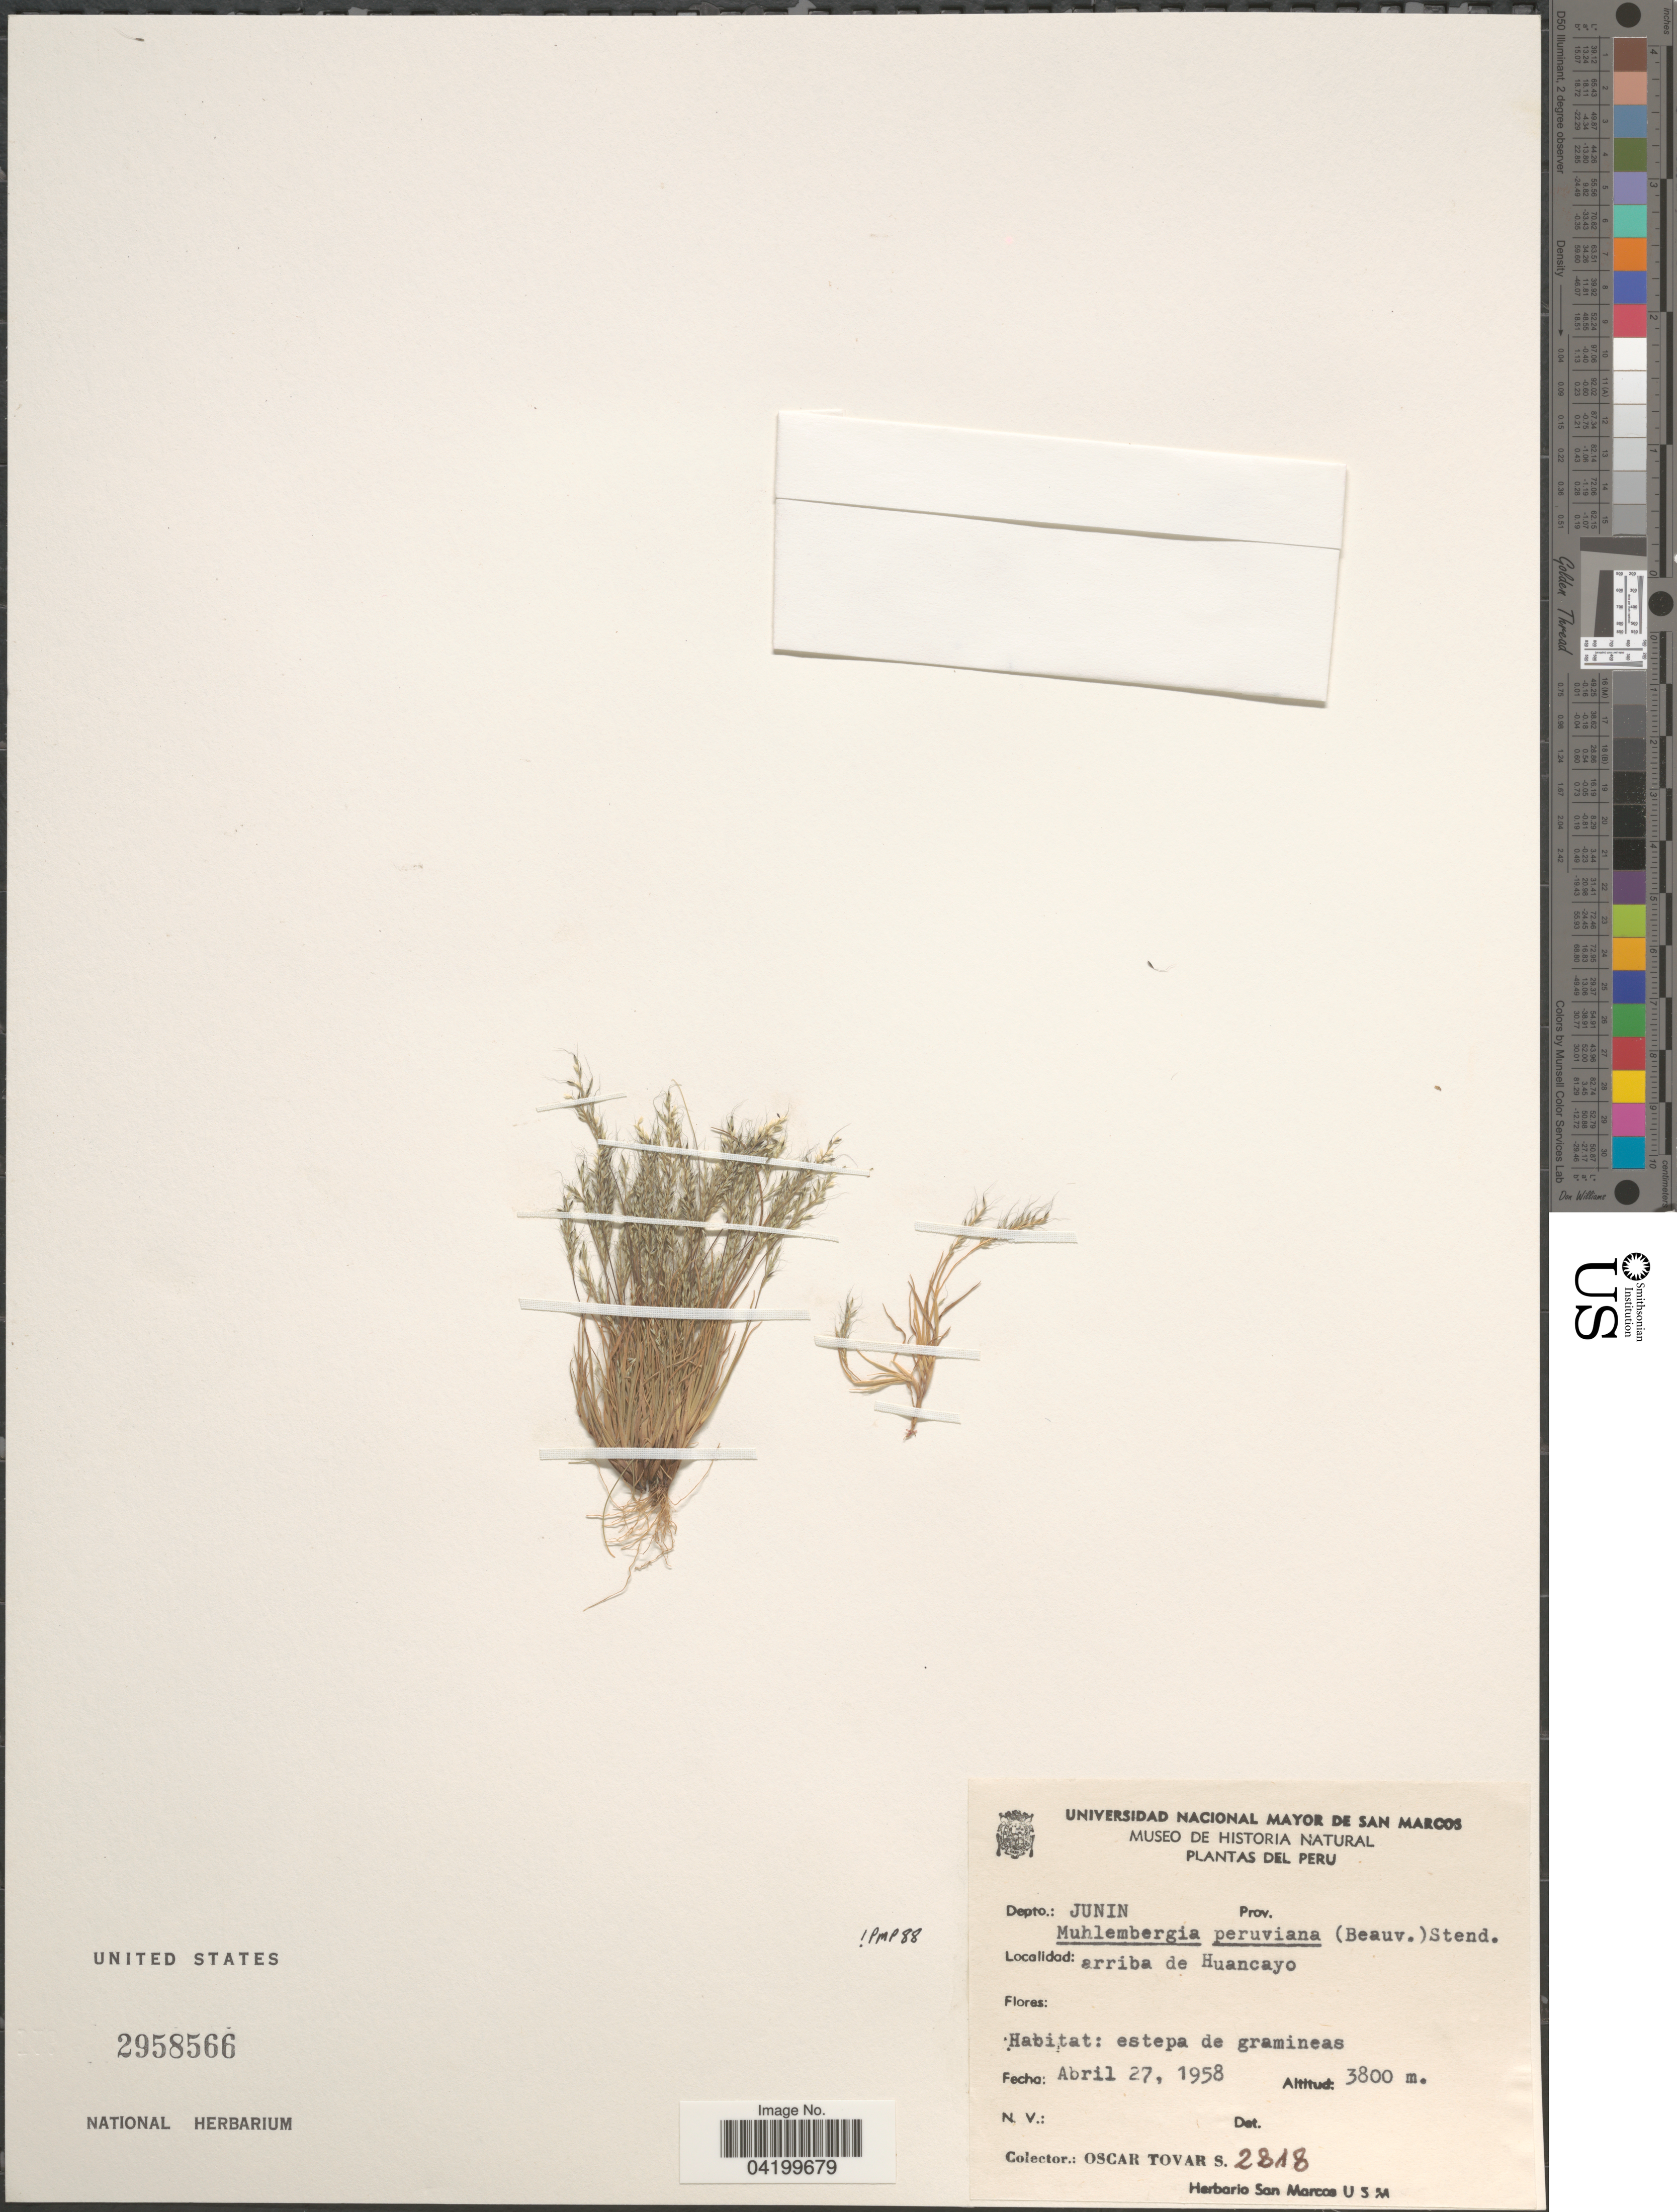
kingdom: Plantae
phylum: Tracheophyta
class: Liliopsida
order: Poales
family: Poaceae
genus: Muhlenbergia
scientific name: Muhlenbergia peruviana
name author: (P. Beauv.) Steud.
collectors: Ó. Tovar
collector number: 2818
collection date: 1958-04-27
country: Peru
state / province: Junin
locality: Depto.: Junin. Arriba de Huancayo.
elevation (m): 3800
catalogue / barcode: US 2958566